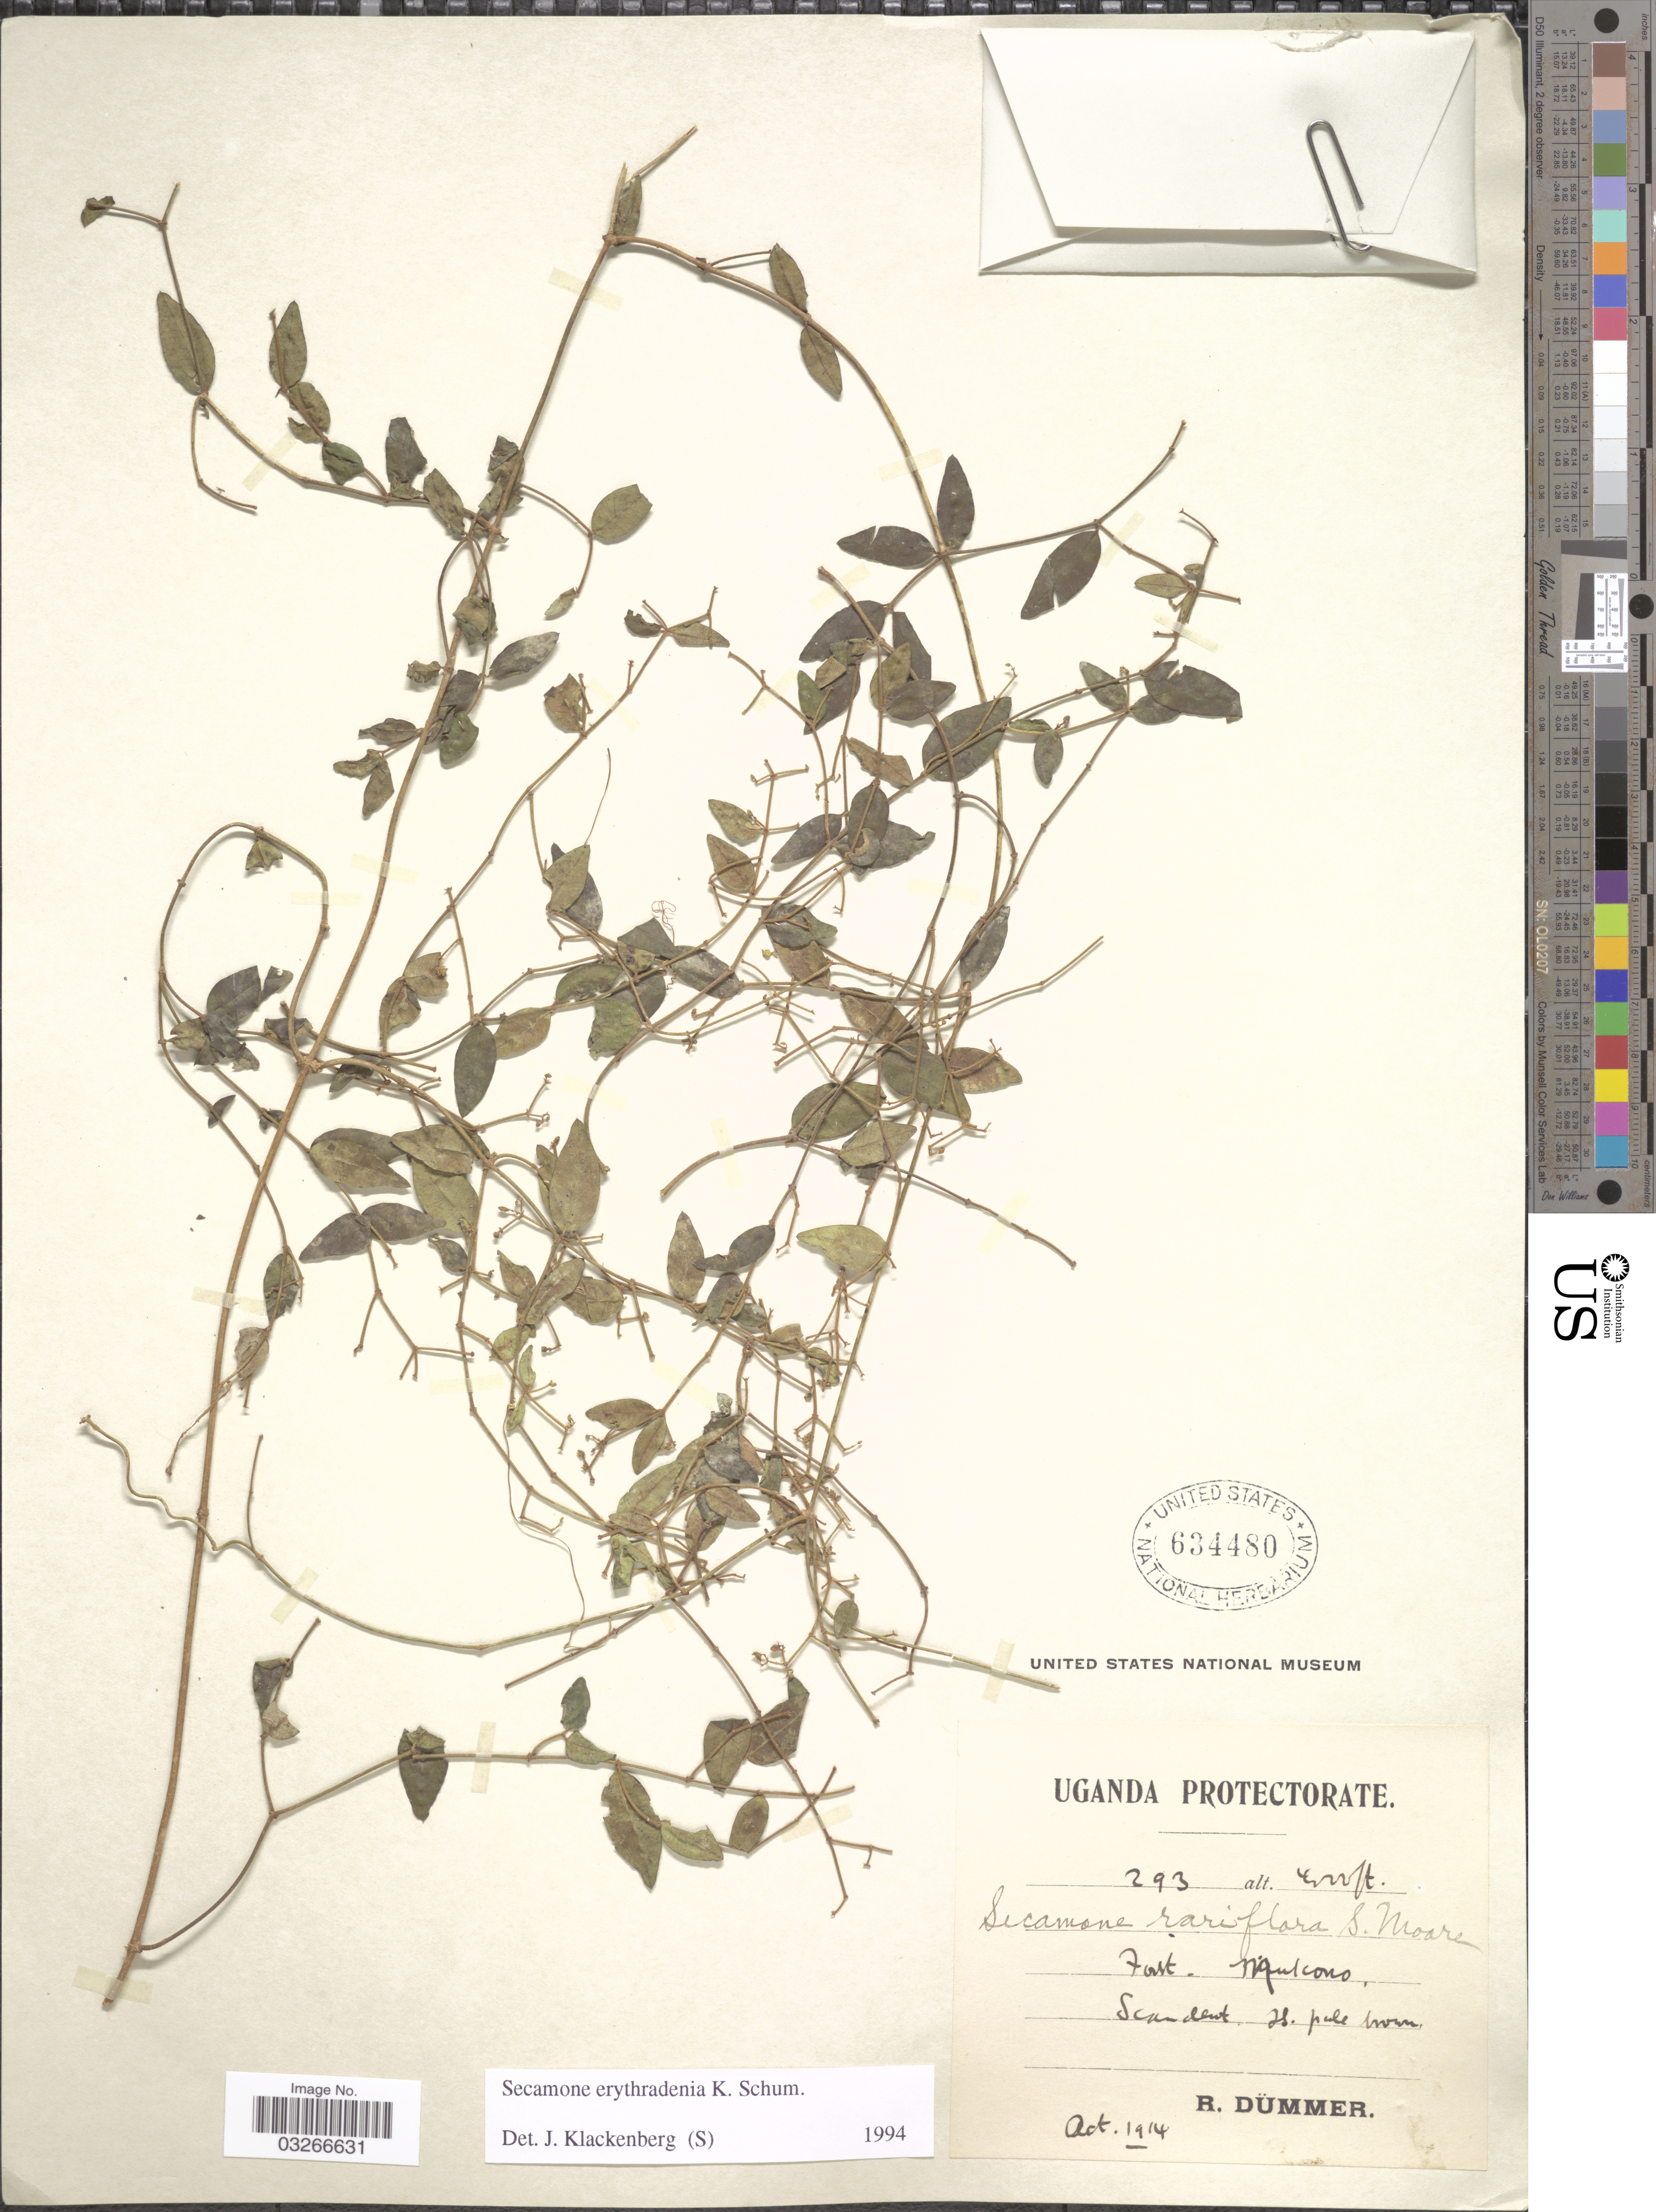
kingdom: Plantae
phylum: Tracheophyta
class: Magnoliopsida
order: Gentianales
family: Apocynaceae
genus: Secamone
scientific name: Secamone erythradenia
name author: K. Schum.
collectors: R. A. Dümmer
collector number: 293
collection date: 1914-10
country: Uganda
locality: Uganda Protectorate. Forest, Mukono.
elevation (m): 1219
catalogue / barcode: US 634480